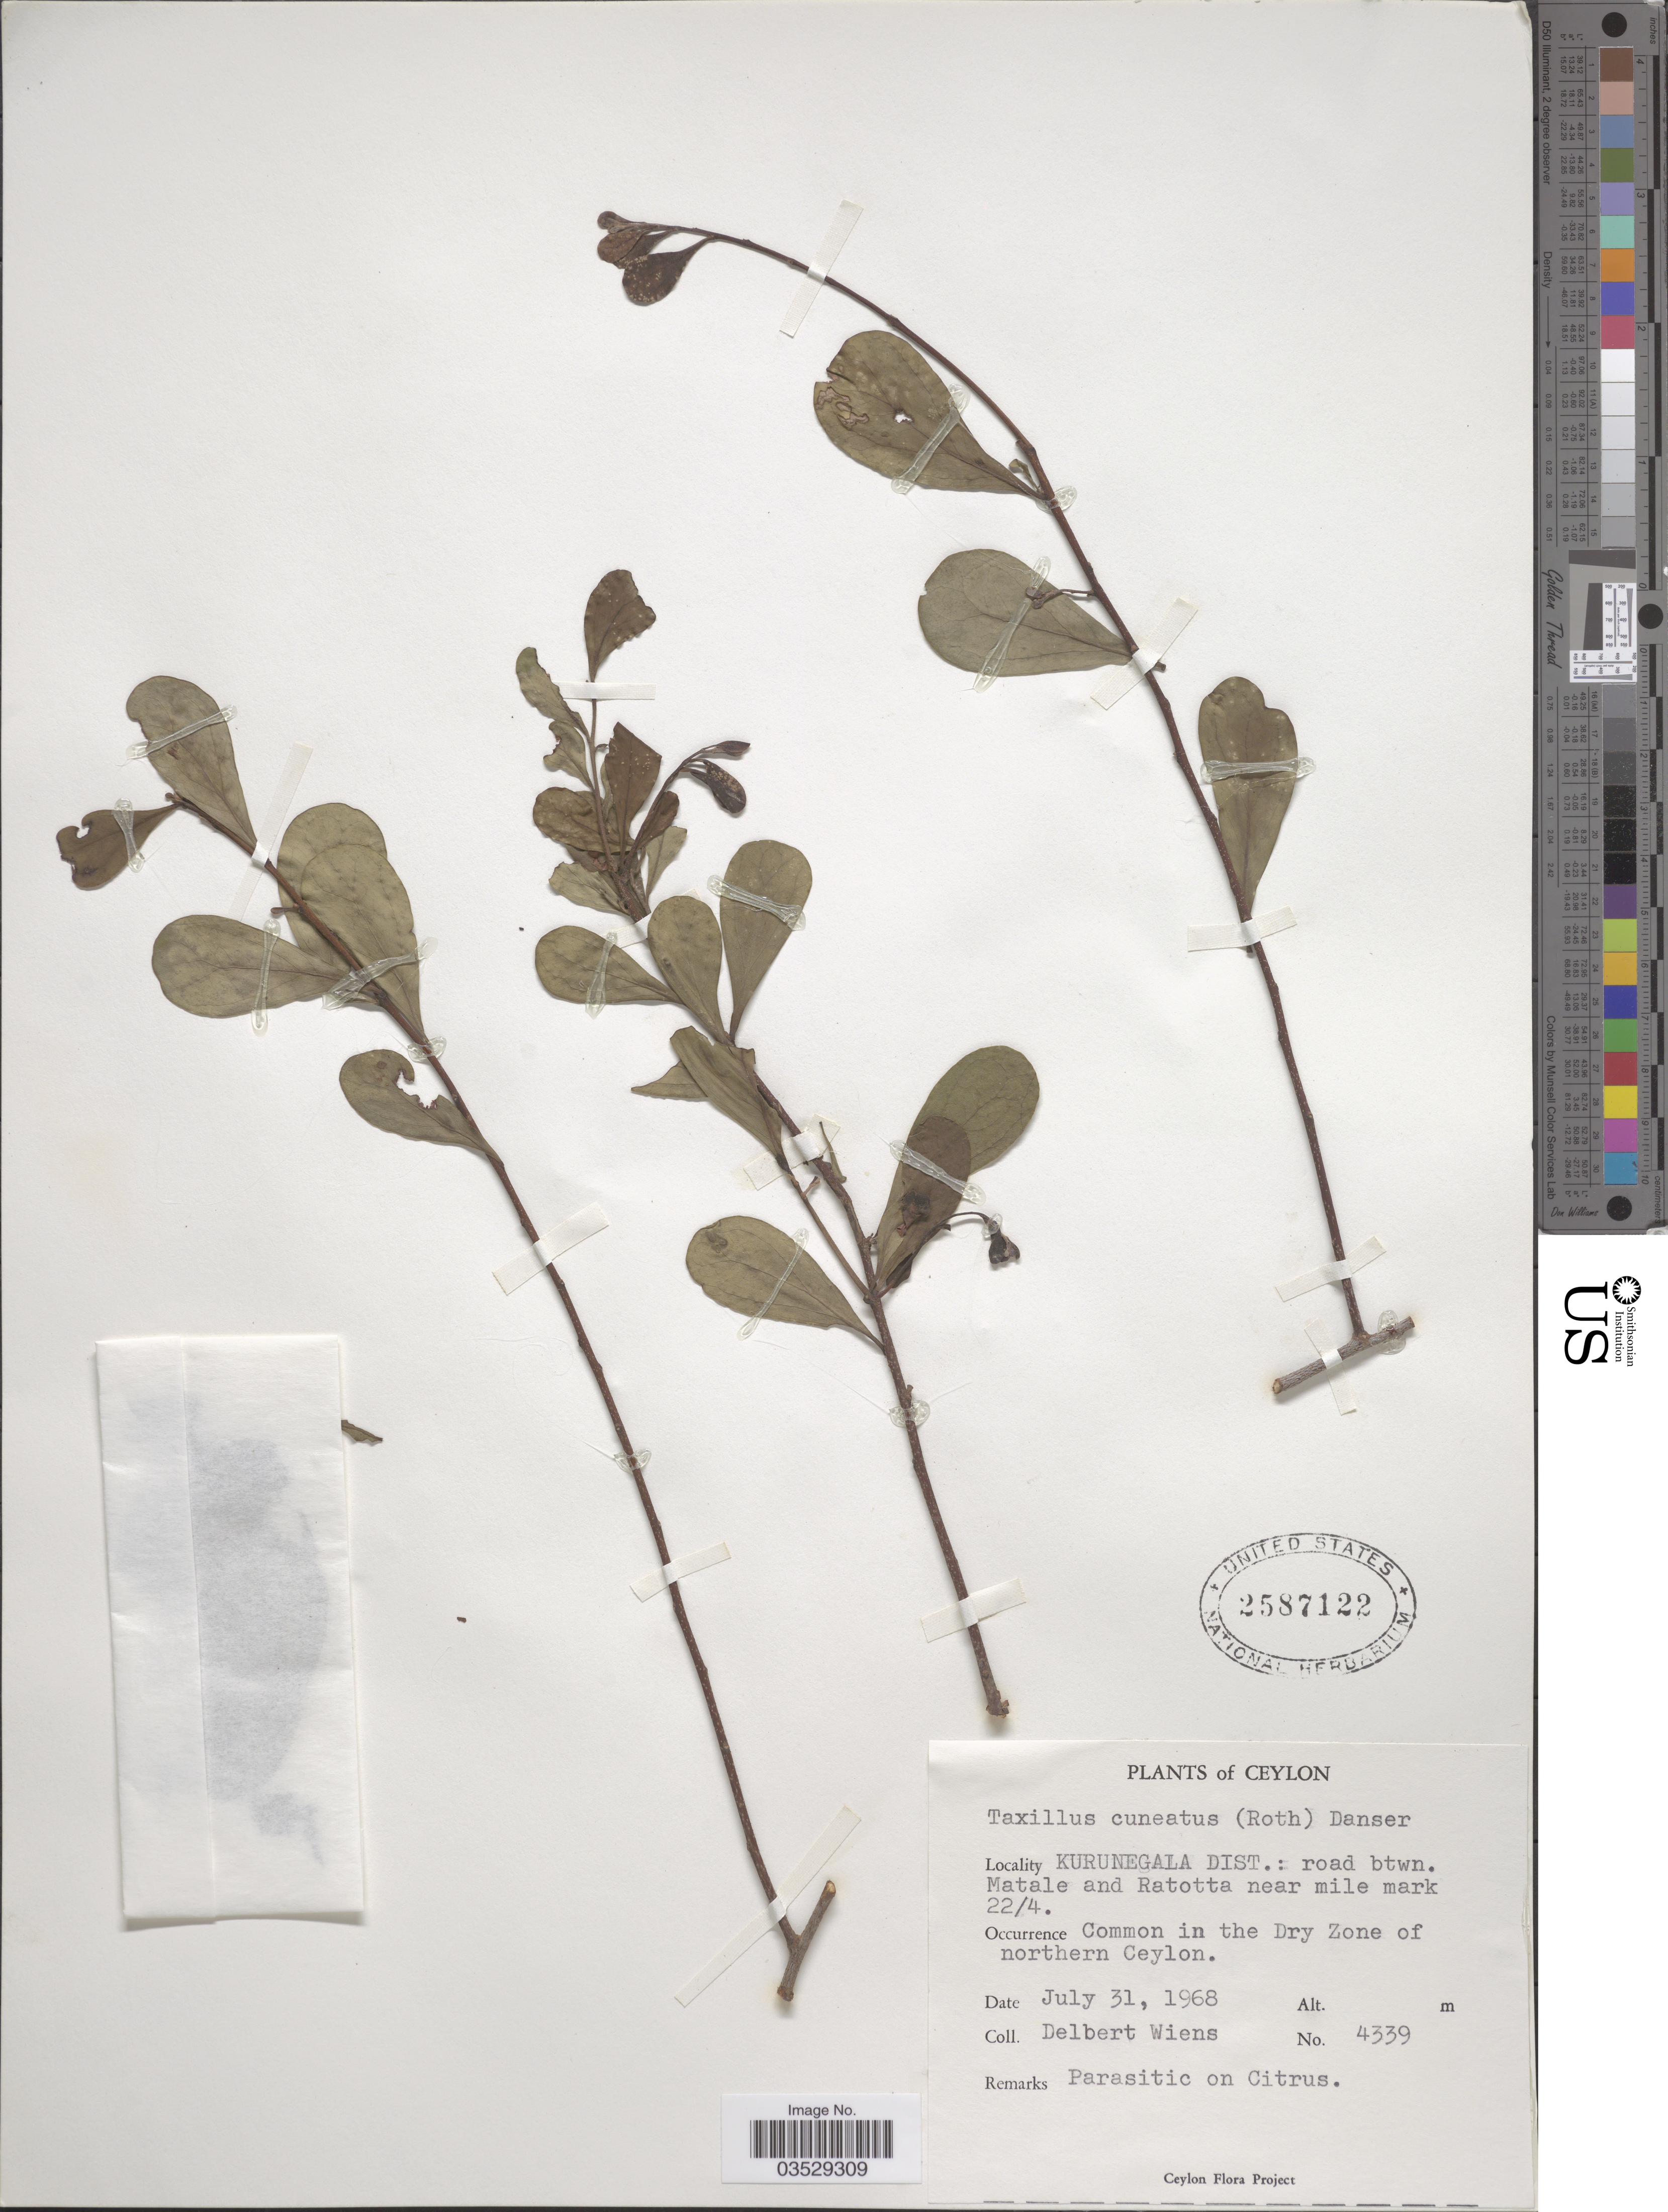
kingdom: Plantae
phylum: Tracheophyta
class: Magnoliopsida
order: Santalales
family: Loranthaceae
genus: Taxillus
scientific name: Taxillus cuneatus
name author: Danser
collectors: D. Wiens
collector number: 4339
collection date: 1968-07-31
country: Sri Lanka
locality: Ceylon. Kurunegala Dist.: road btwn. Matale and Ratotta near mile mark 22/4. Common in the Dry Zone of northern Ceylon.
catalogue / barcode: US 2587122